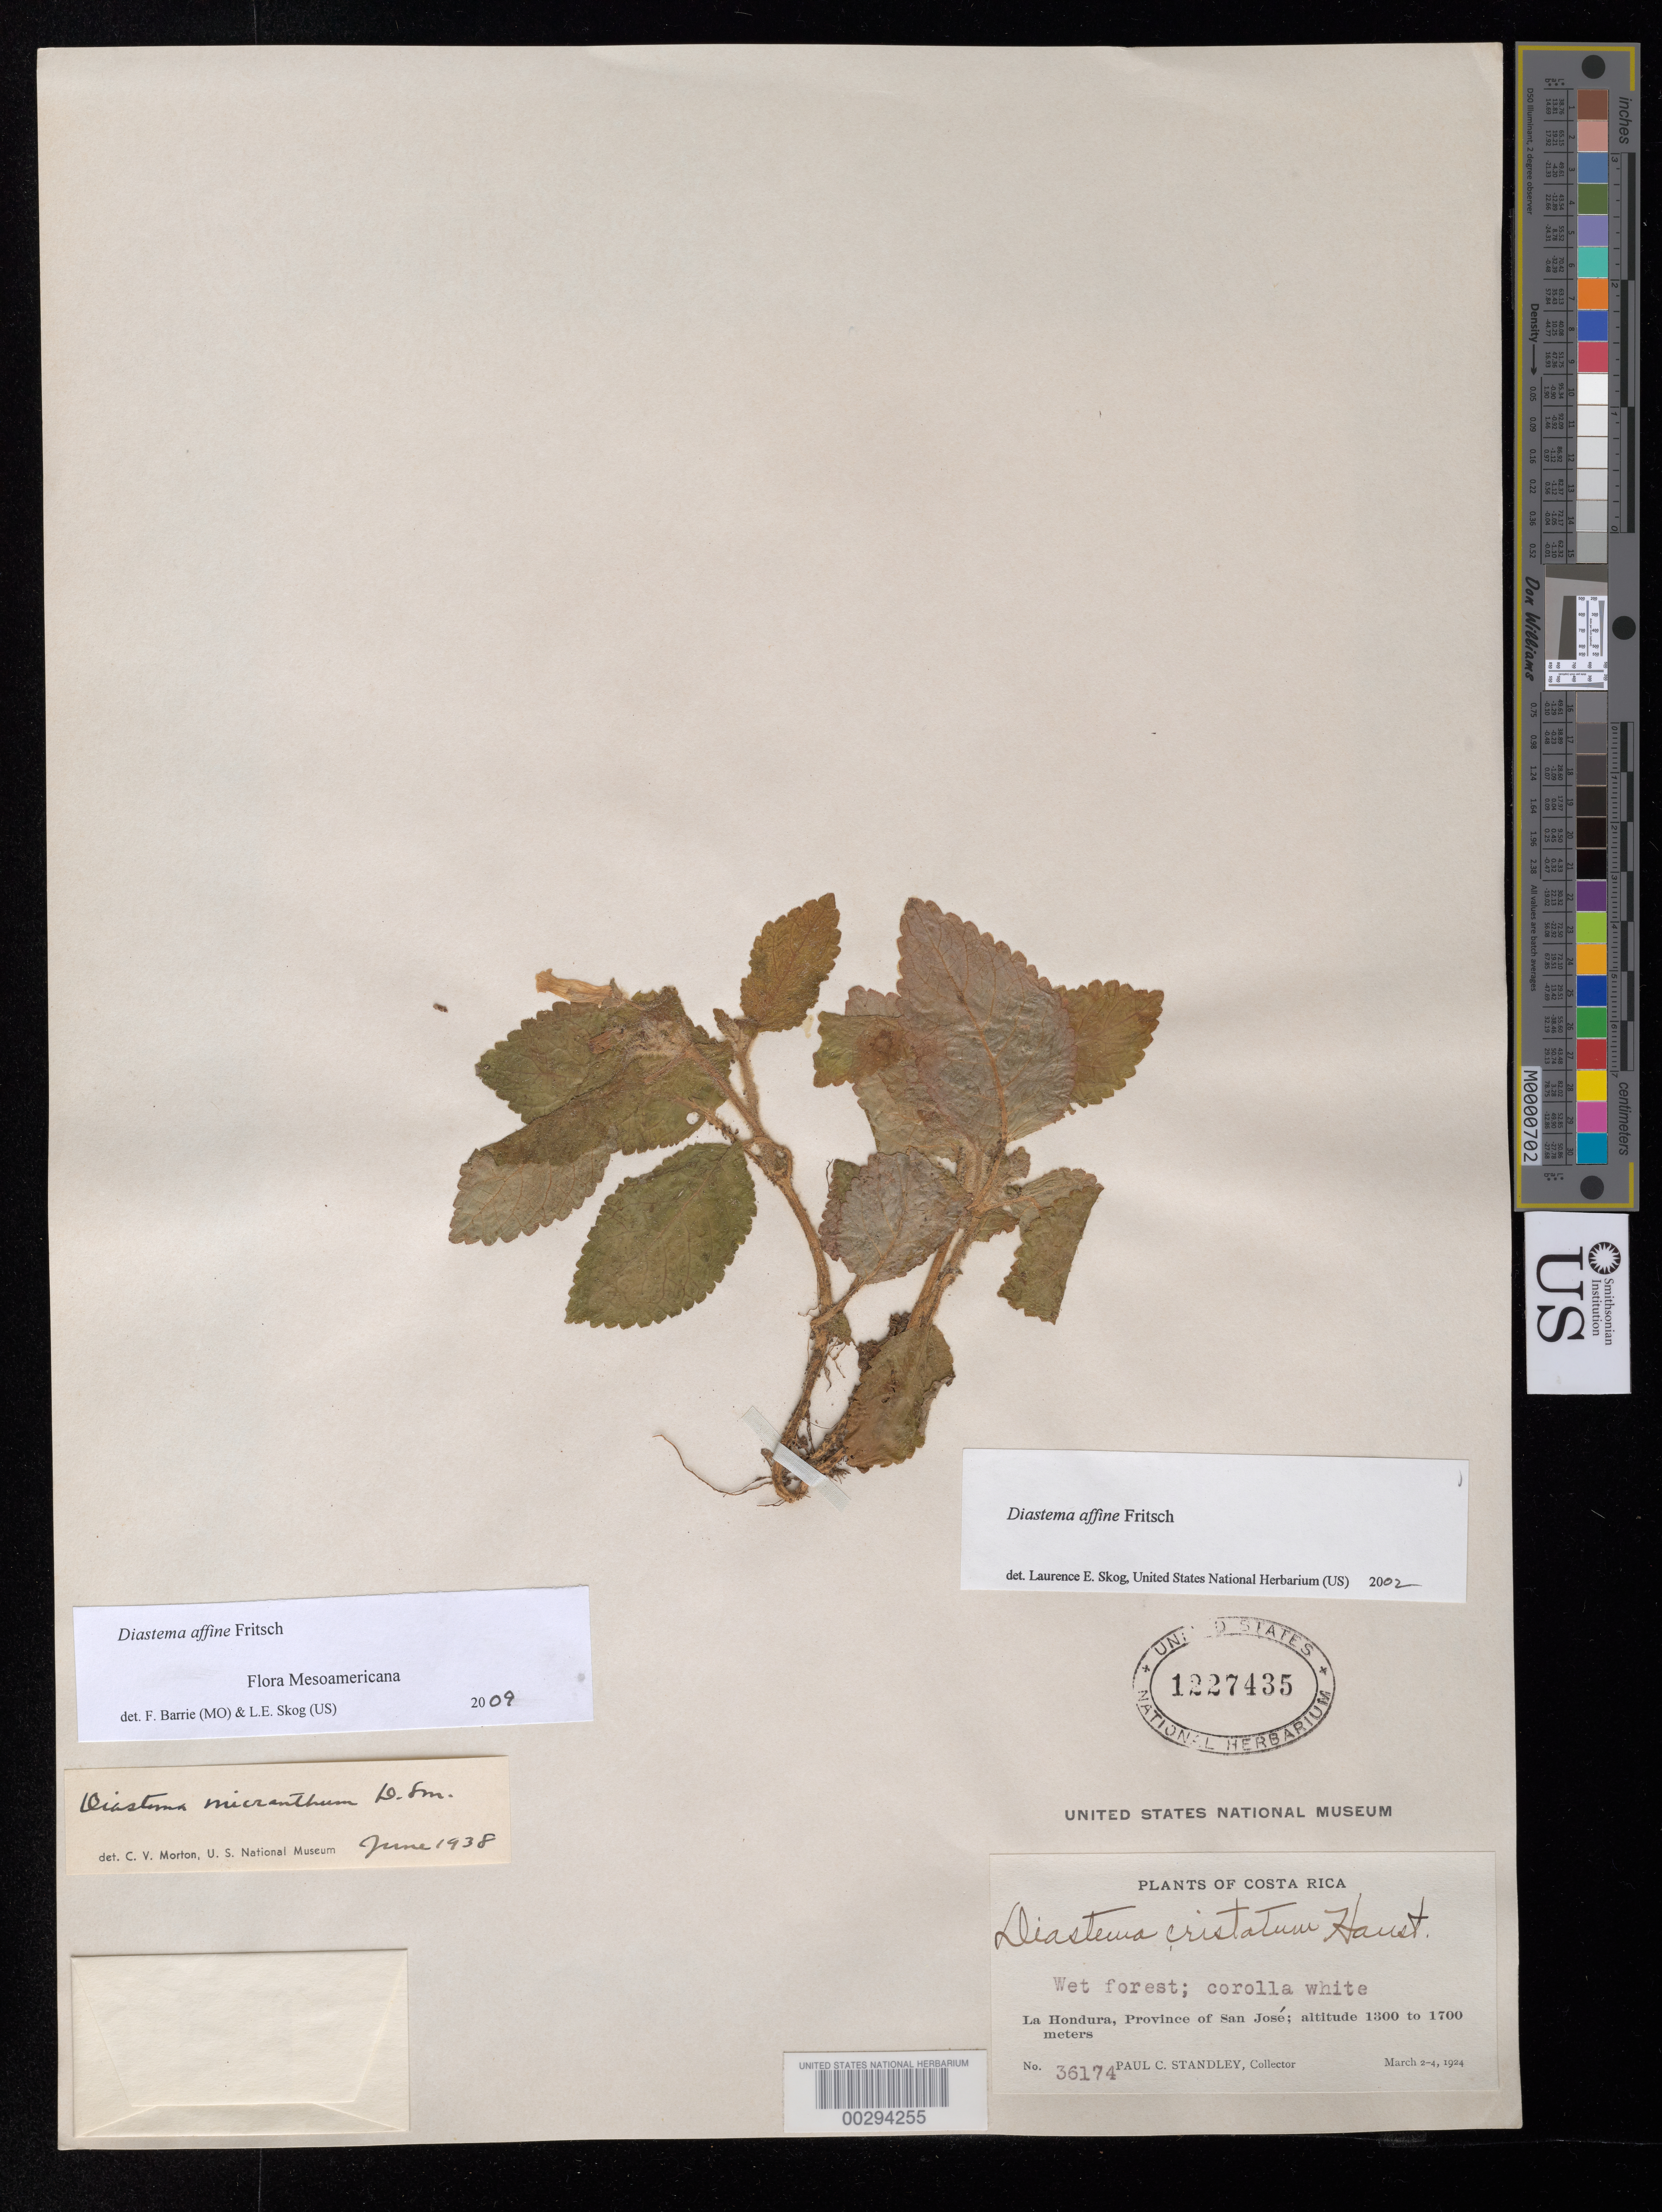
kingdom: Plantae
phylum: Tracheophyta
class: Magnoliopsida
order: Lamiales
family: Gesneriaceae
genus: Diastema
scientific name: Diastema affine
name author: Fritsch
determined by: Skog, Laurence E.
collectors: P. C. Standley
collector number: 36174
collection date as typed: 2-4 Mar 1924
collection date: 1924-03-02/1924-03-04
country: Costa Rica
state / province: San José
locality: La Hondura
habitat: Wet forest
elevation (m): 1300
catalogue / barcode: US 1227435